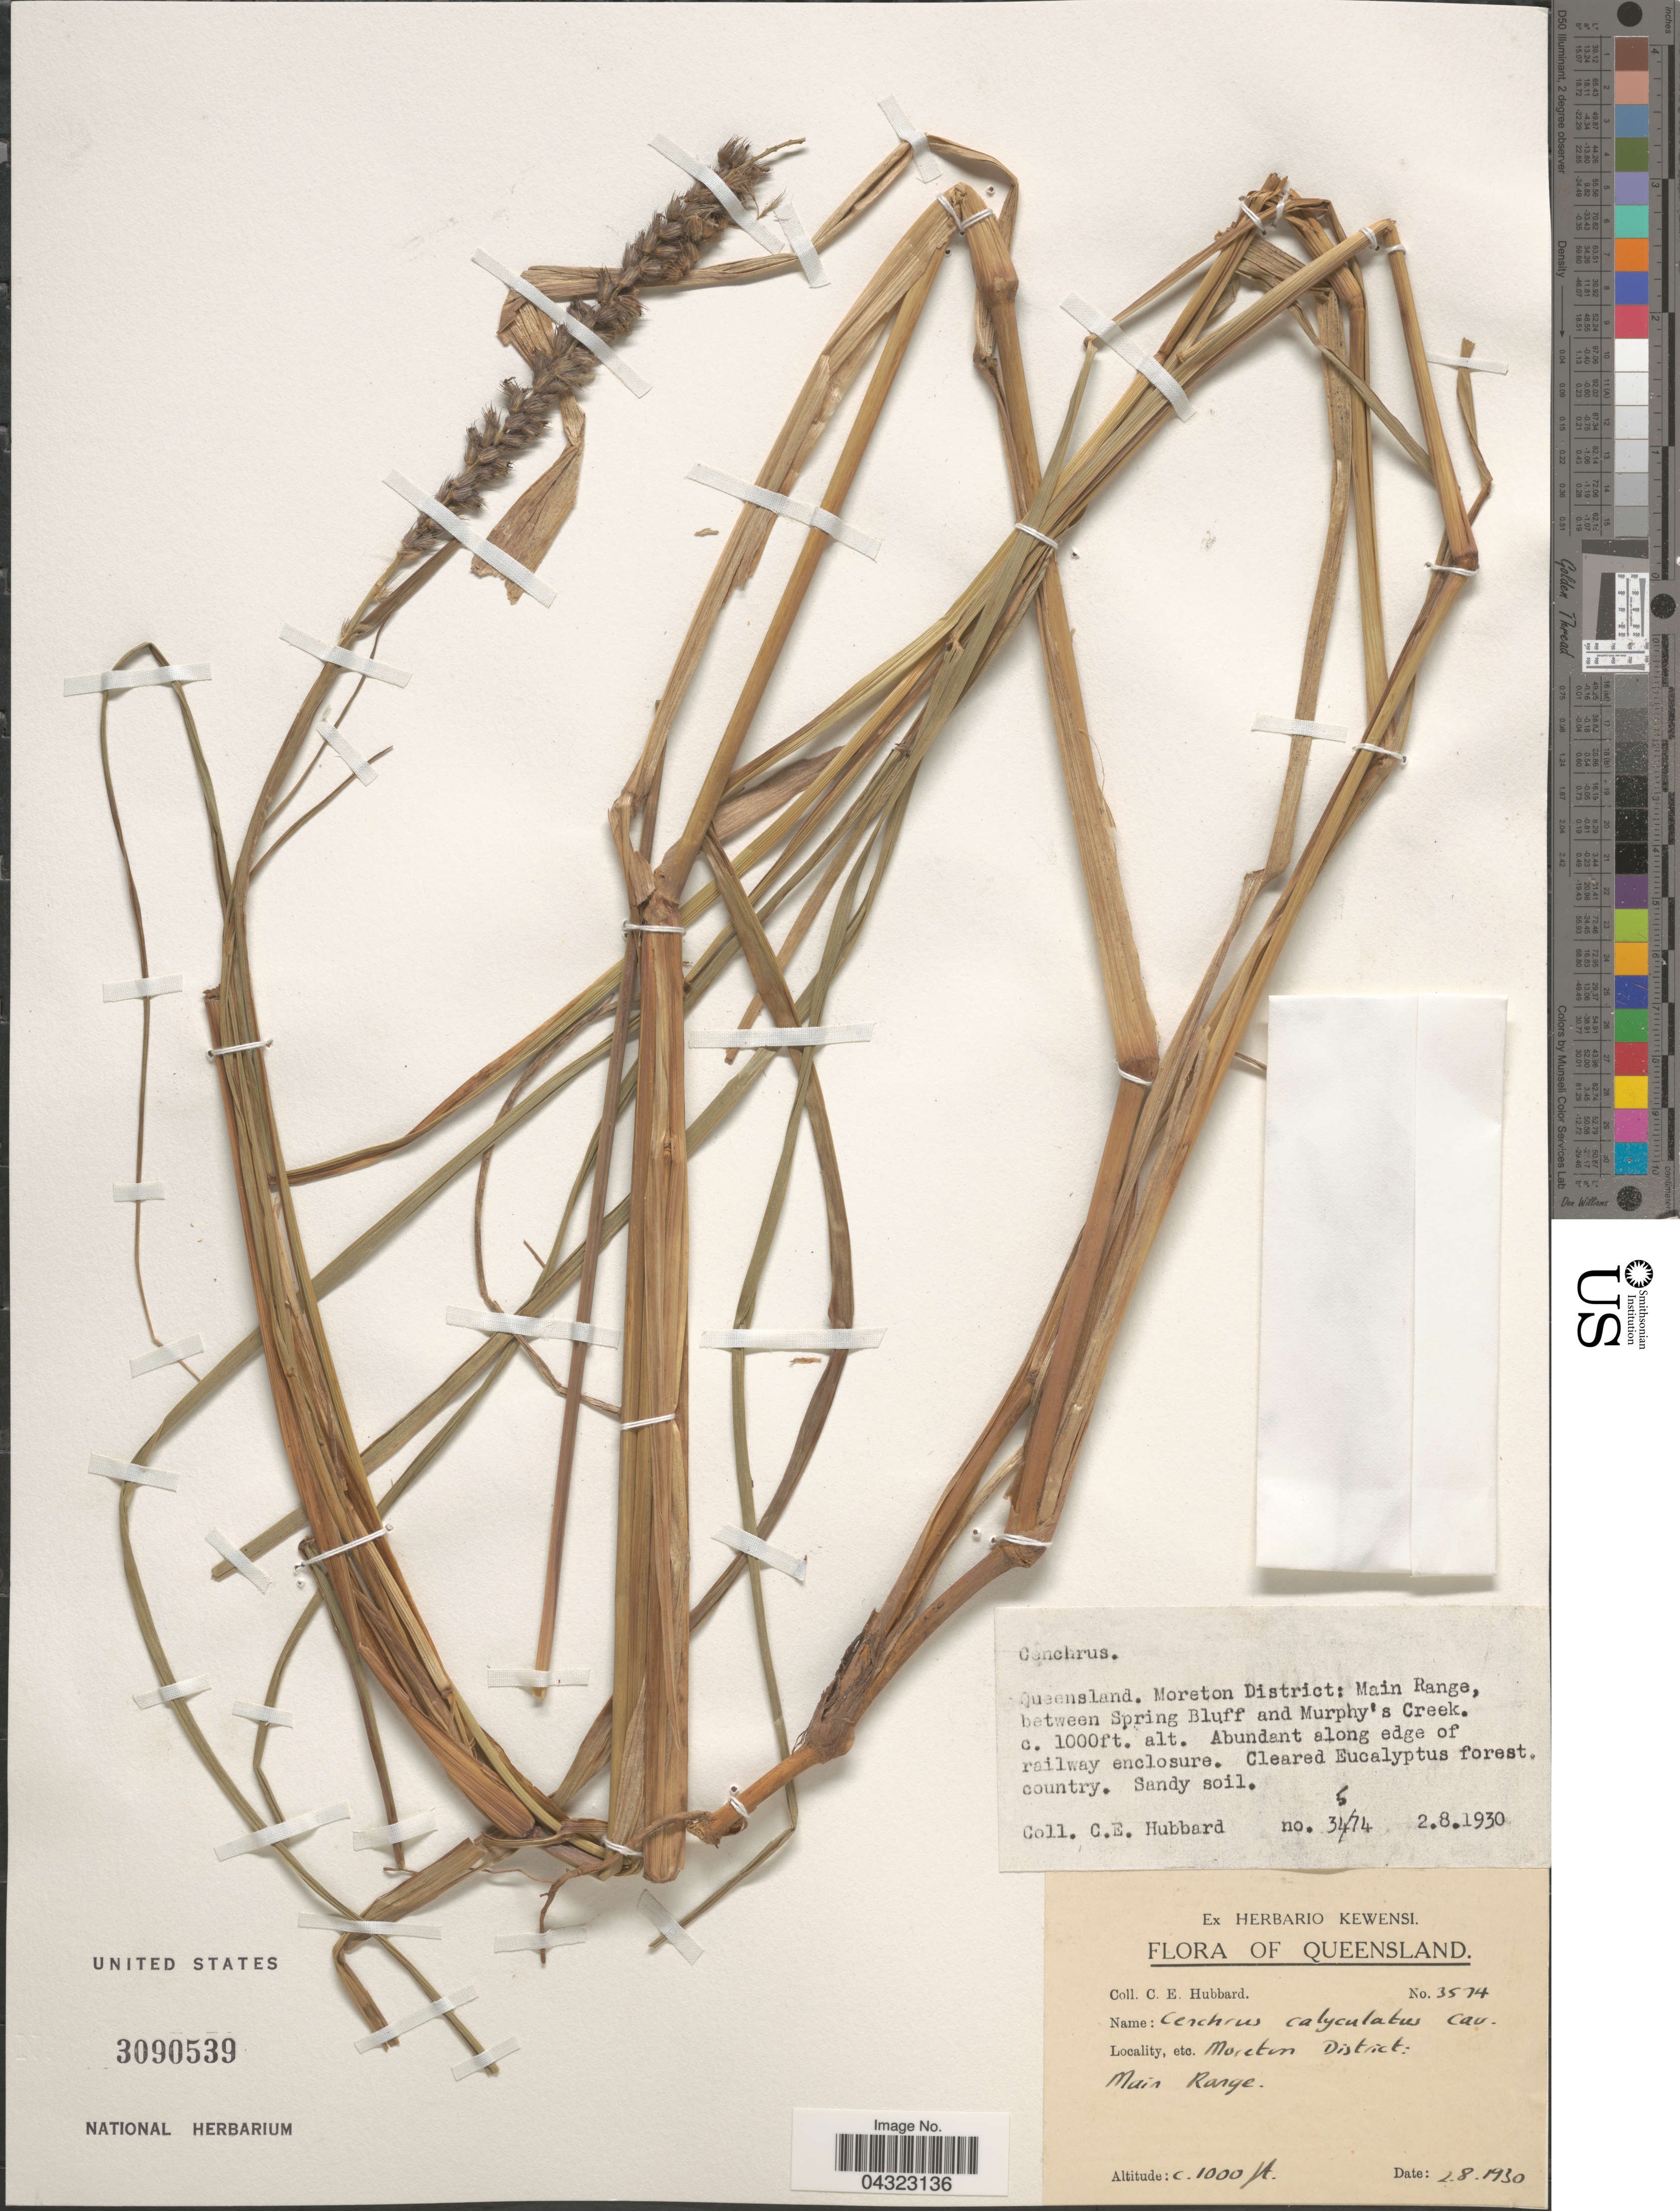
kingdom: Plantae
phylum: Tracheophyta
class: Liliopsida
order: Poales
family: Poaceae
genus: Cenchrus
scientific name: Cenchrus sp.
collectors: C. E. Hubbard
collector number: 3574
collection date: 1930-08-02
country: Australia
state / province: Queensland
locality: Moreton District: Main Range, between Spring Bluff and Murphy's Creek. Abundant along edge of railway enclosure.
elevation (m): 305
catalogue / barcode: US 3090539